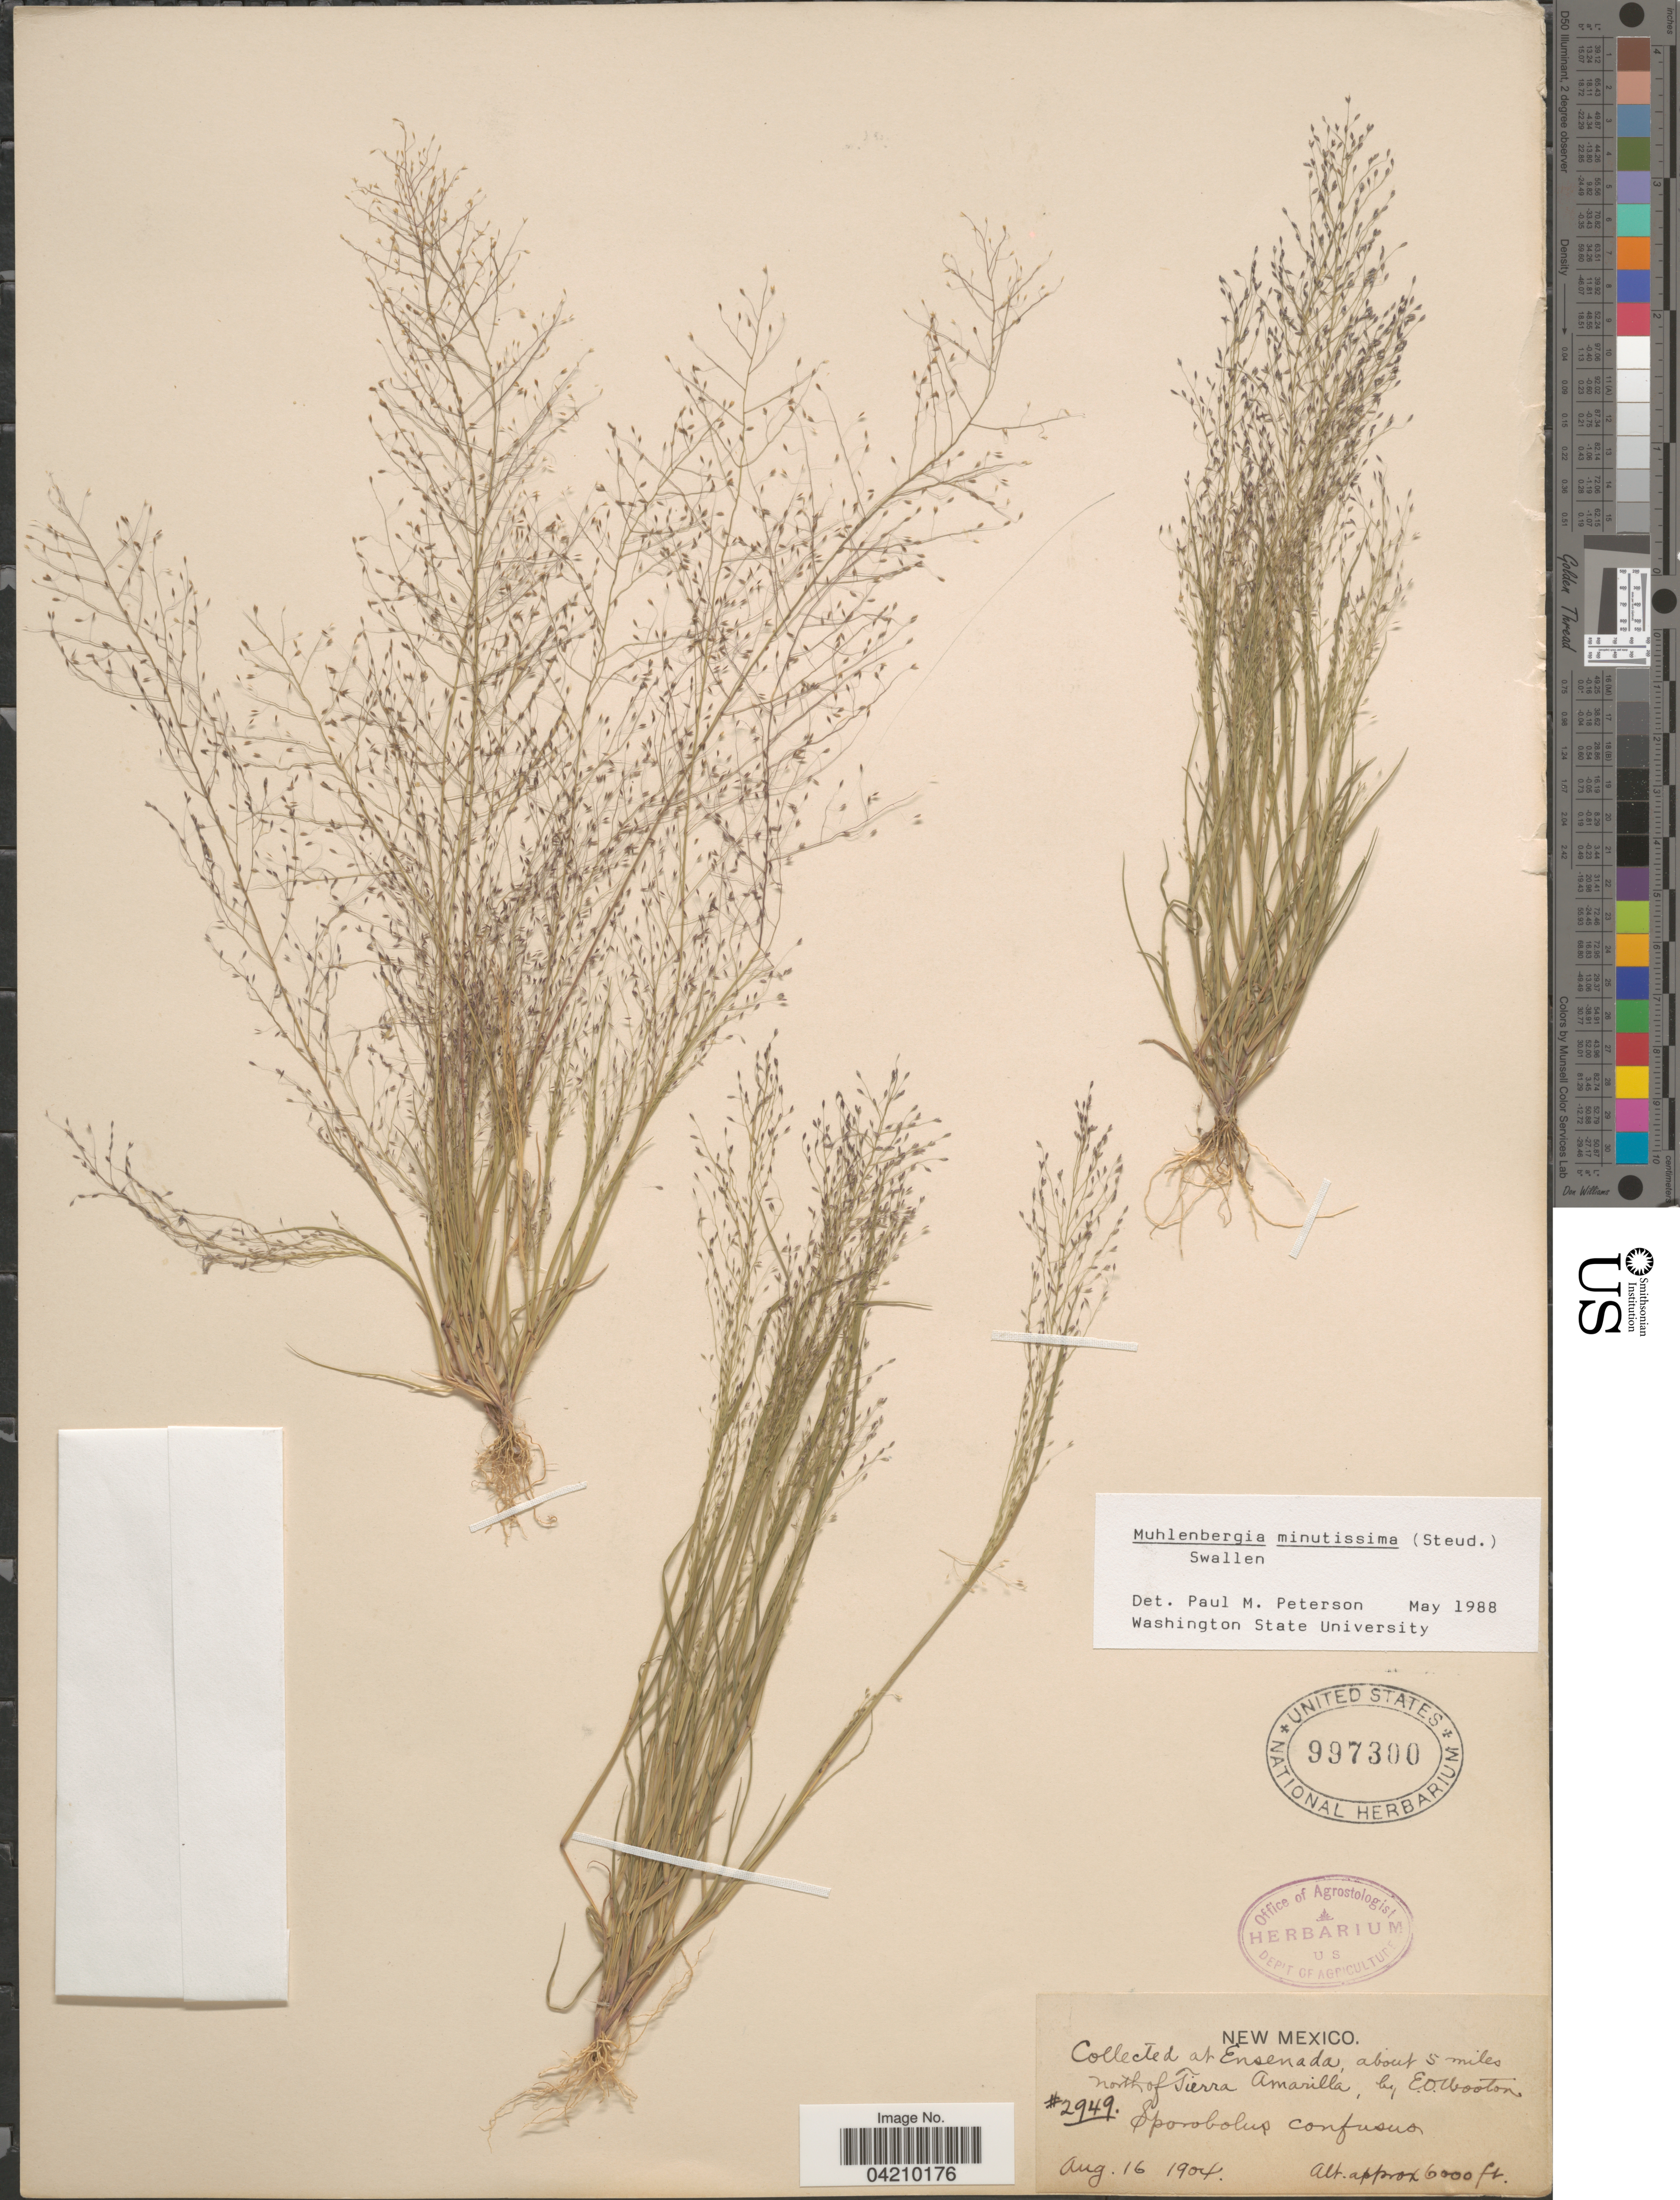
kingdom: Plantae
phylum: Tracheophyta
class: Liliopsida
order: Poales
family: Poaceae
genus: Muhlenbergia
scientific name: Muhlenbergia minutissima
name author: (Steud.) Swallen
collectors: E. O. Wooton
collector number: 2949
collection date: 1904-08-16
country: United States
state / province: New Mexico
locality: Ensenada, about 5 miles north of Tierra Amarilla.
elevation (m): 1829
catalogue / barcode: US 997300